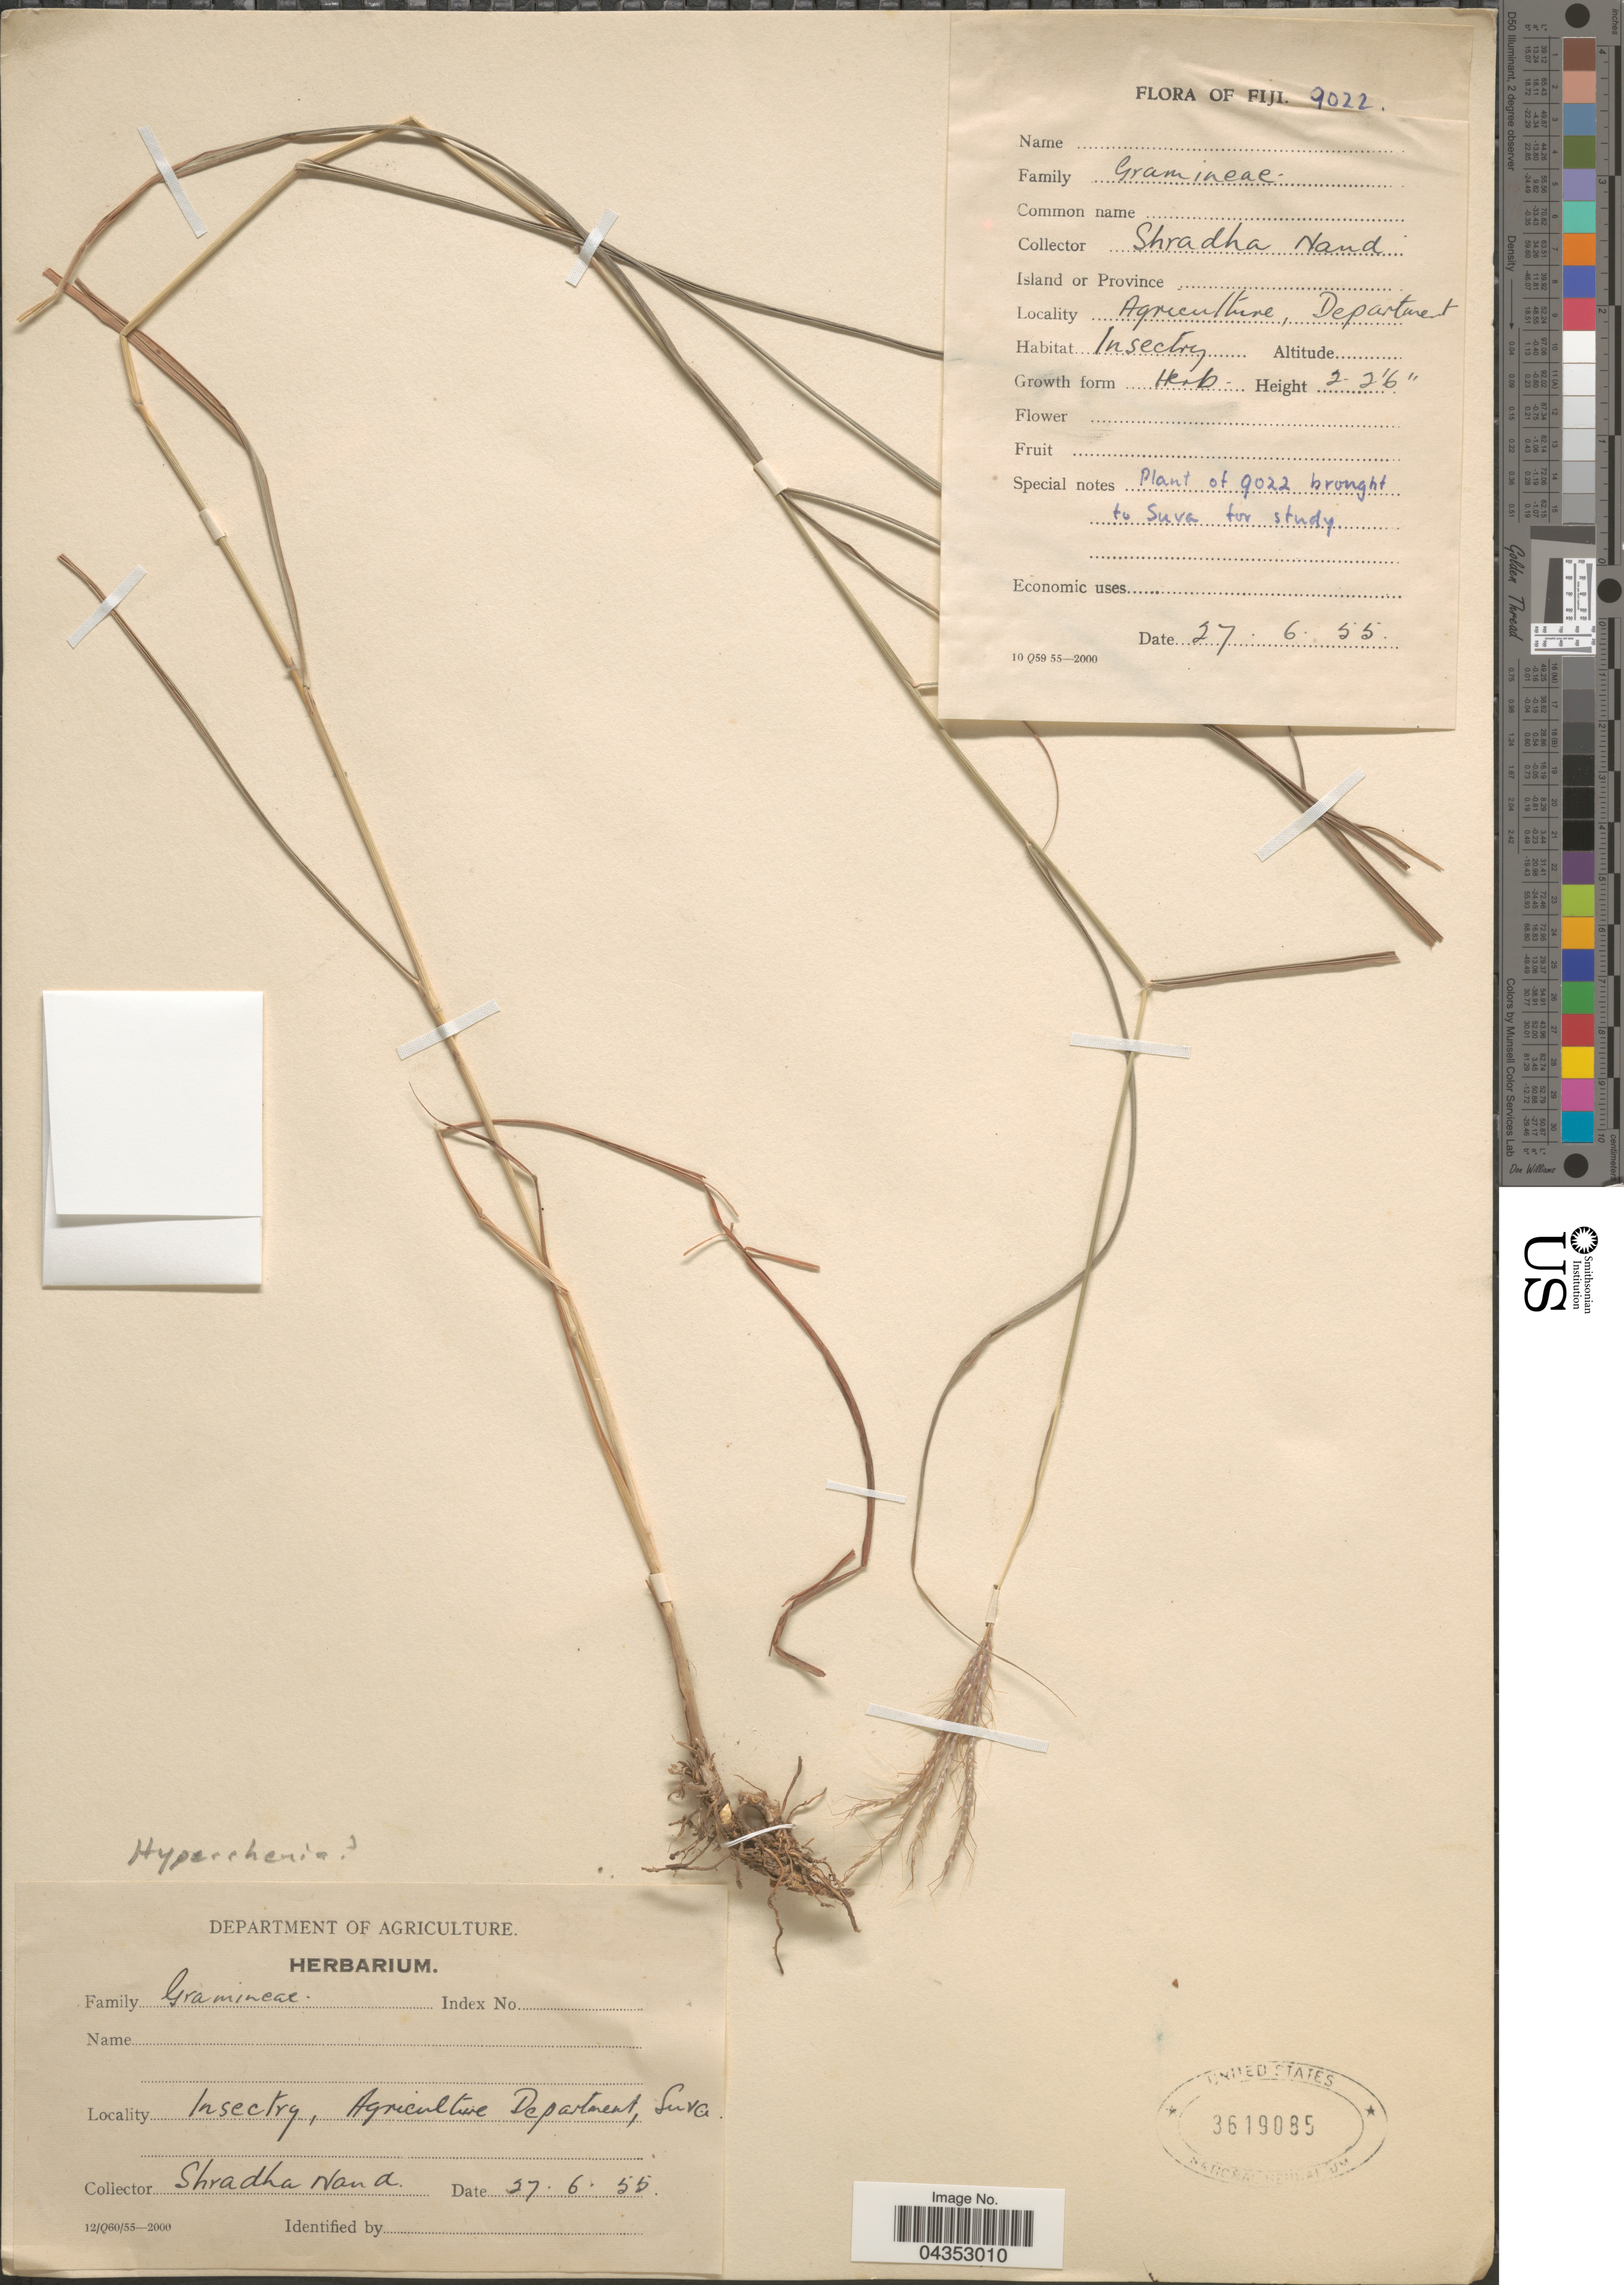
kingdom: Plantae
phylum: Tracheophyta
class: Liliopsida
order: Poales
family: Poaceae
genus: Hyparrhenia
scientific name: Hyparrhenia sp.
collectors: S. Nand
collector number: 9022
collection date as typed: Transcribed d/m/y: 27/6/55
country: Fiji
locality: Insectry, Agriculture Department, Suva.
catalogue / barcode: US 3619085